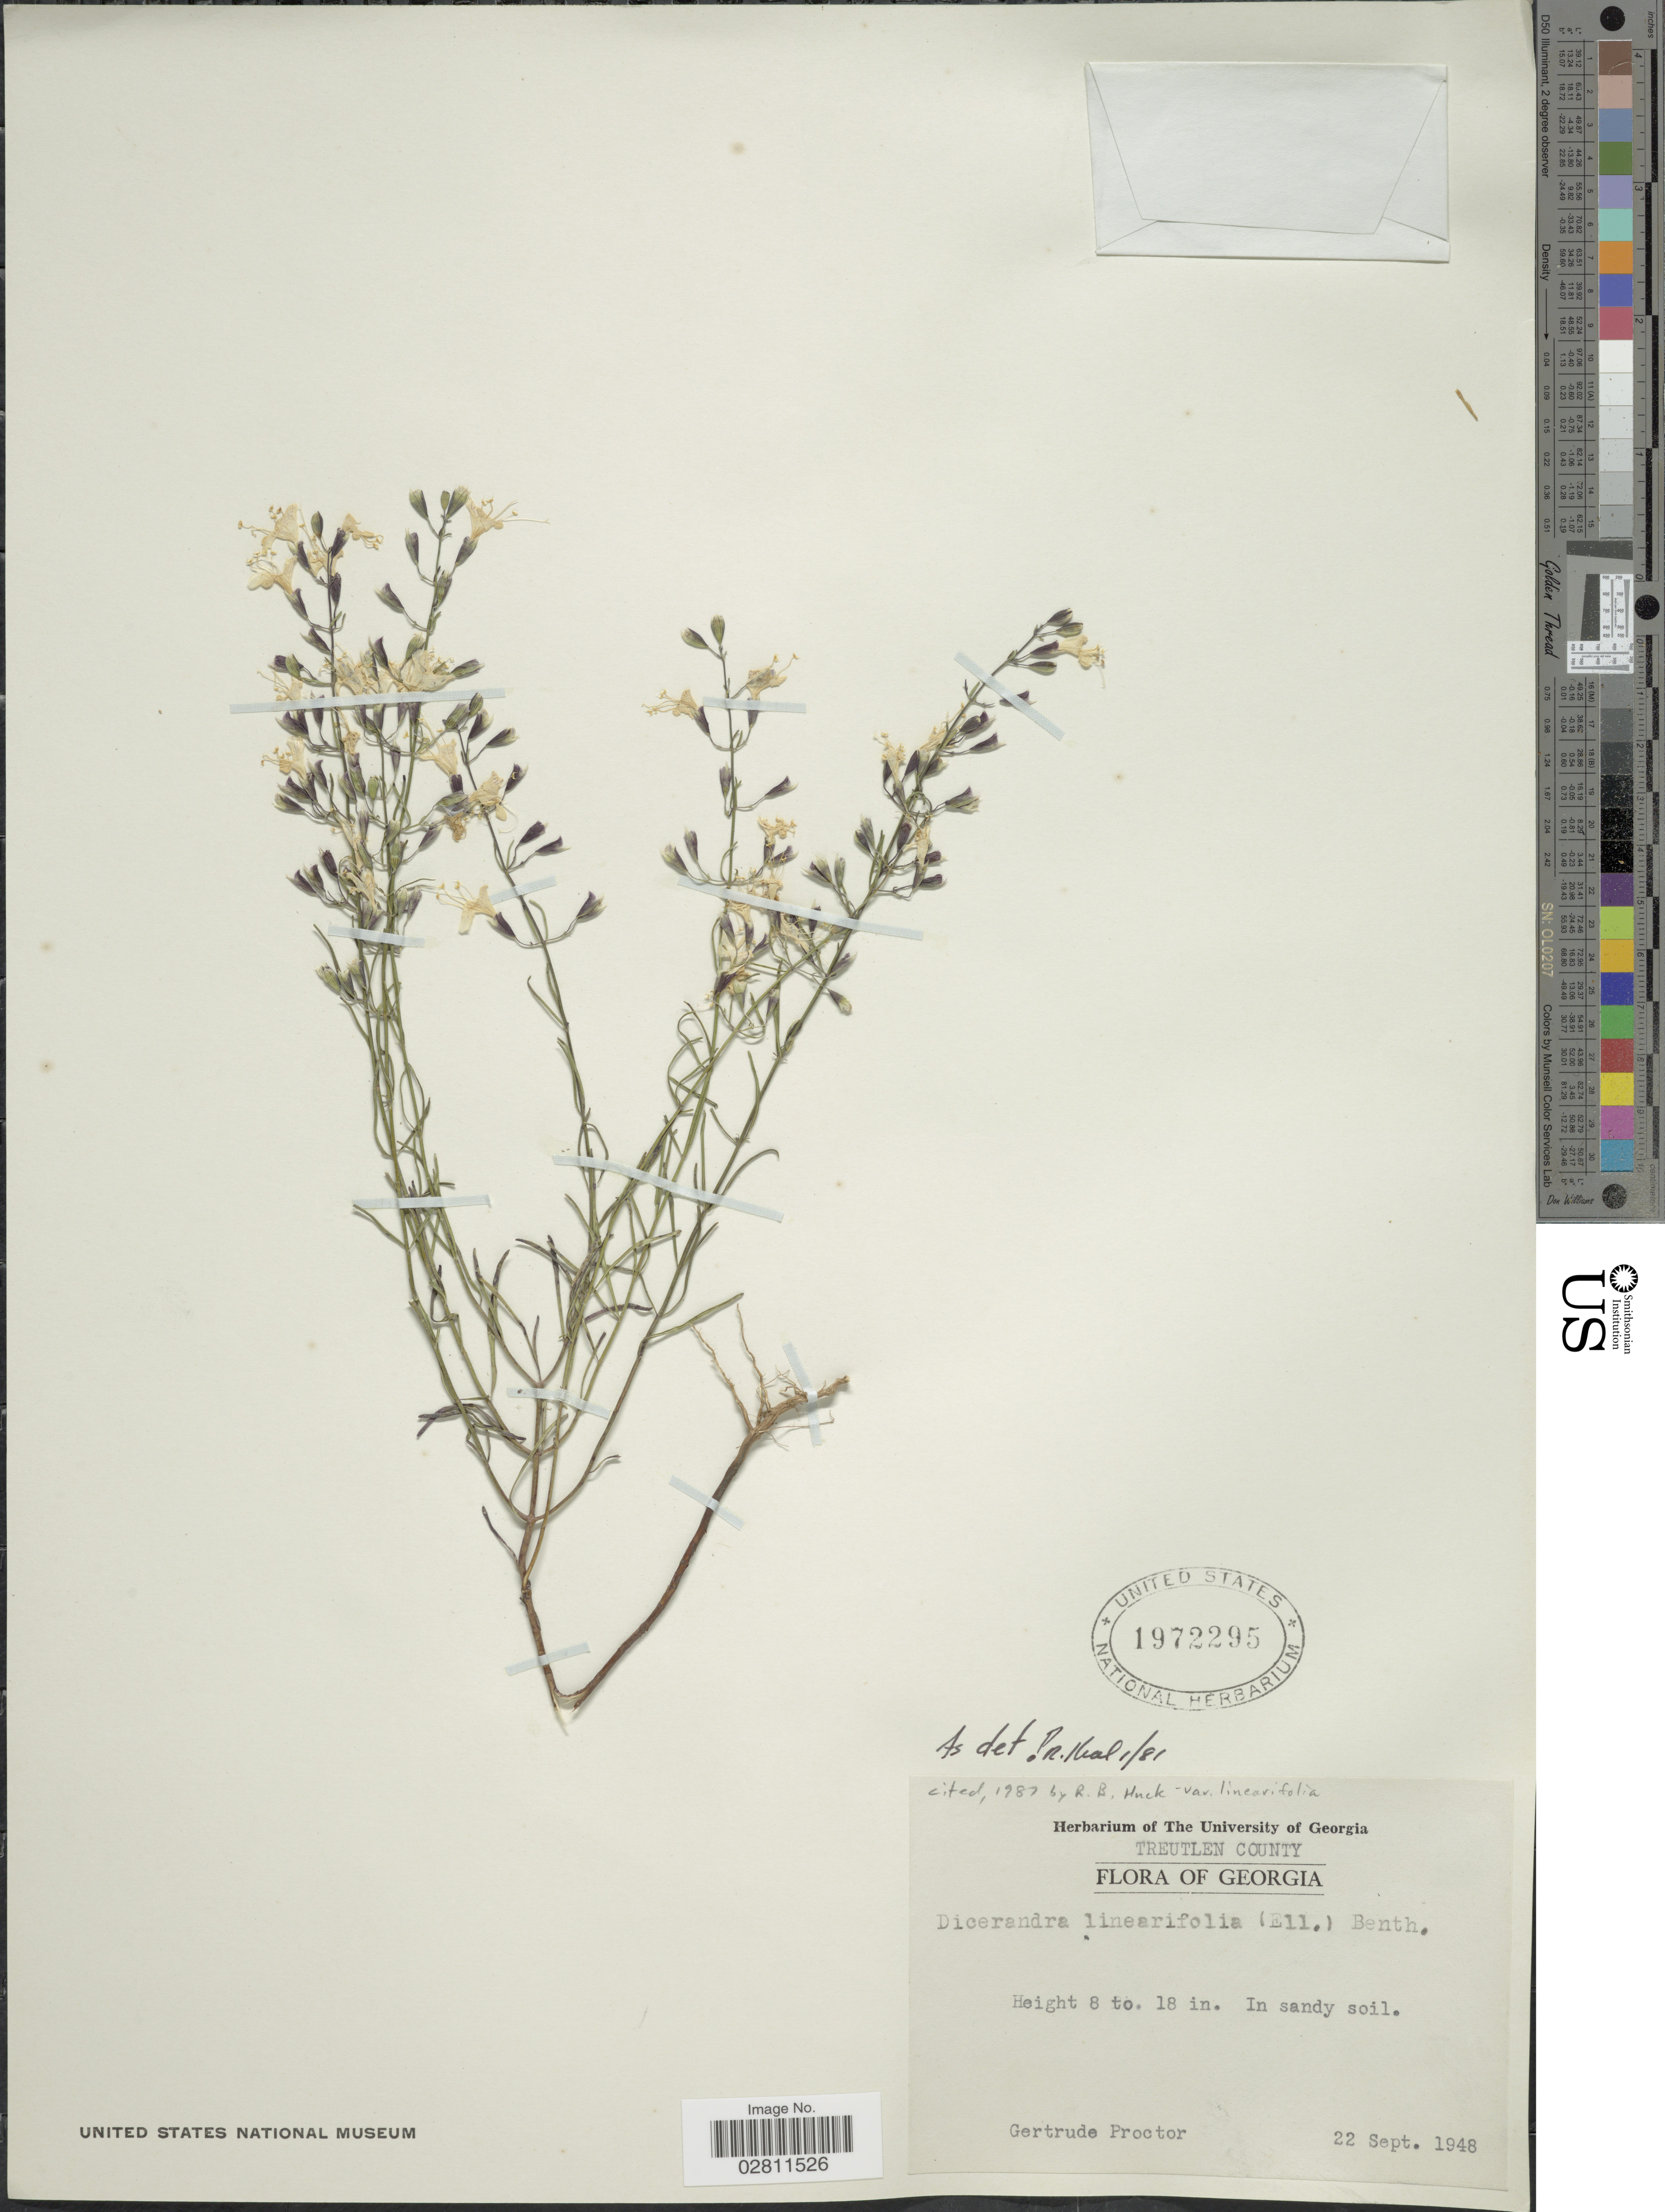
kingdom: Plantae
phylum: Tracheophyta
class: Magnoliopsida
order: Lamiales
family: Lamiaceae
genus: Dicerandra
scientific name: Dicerandra linearifolia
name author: (Elliott) Benth.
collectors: G. Proctor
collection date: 1948-09-22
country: United States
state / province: Georgia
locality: Treutlen County.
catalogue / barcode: US 1972295